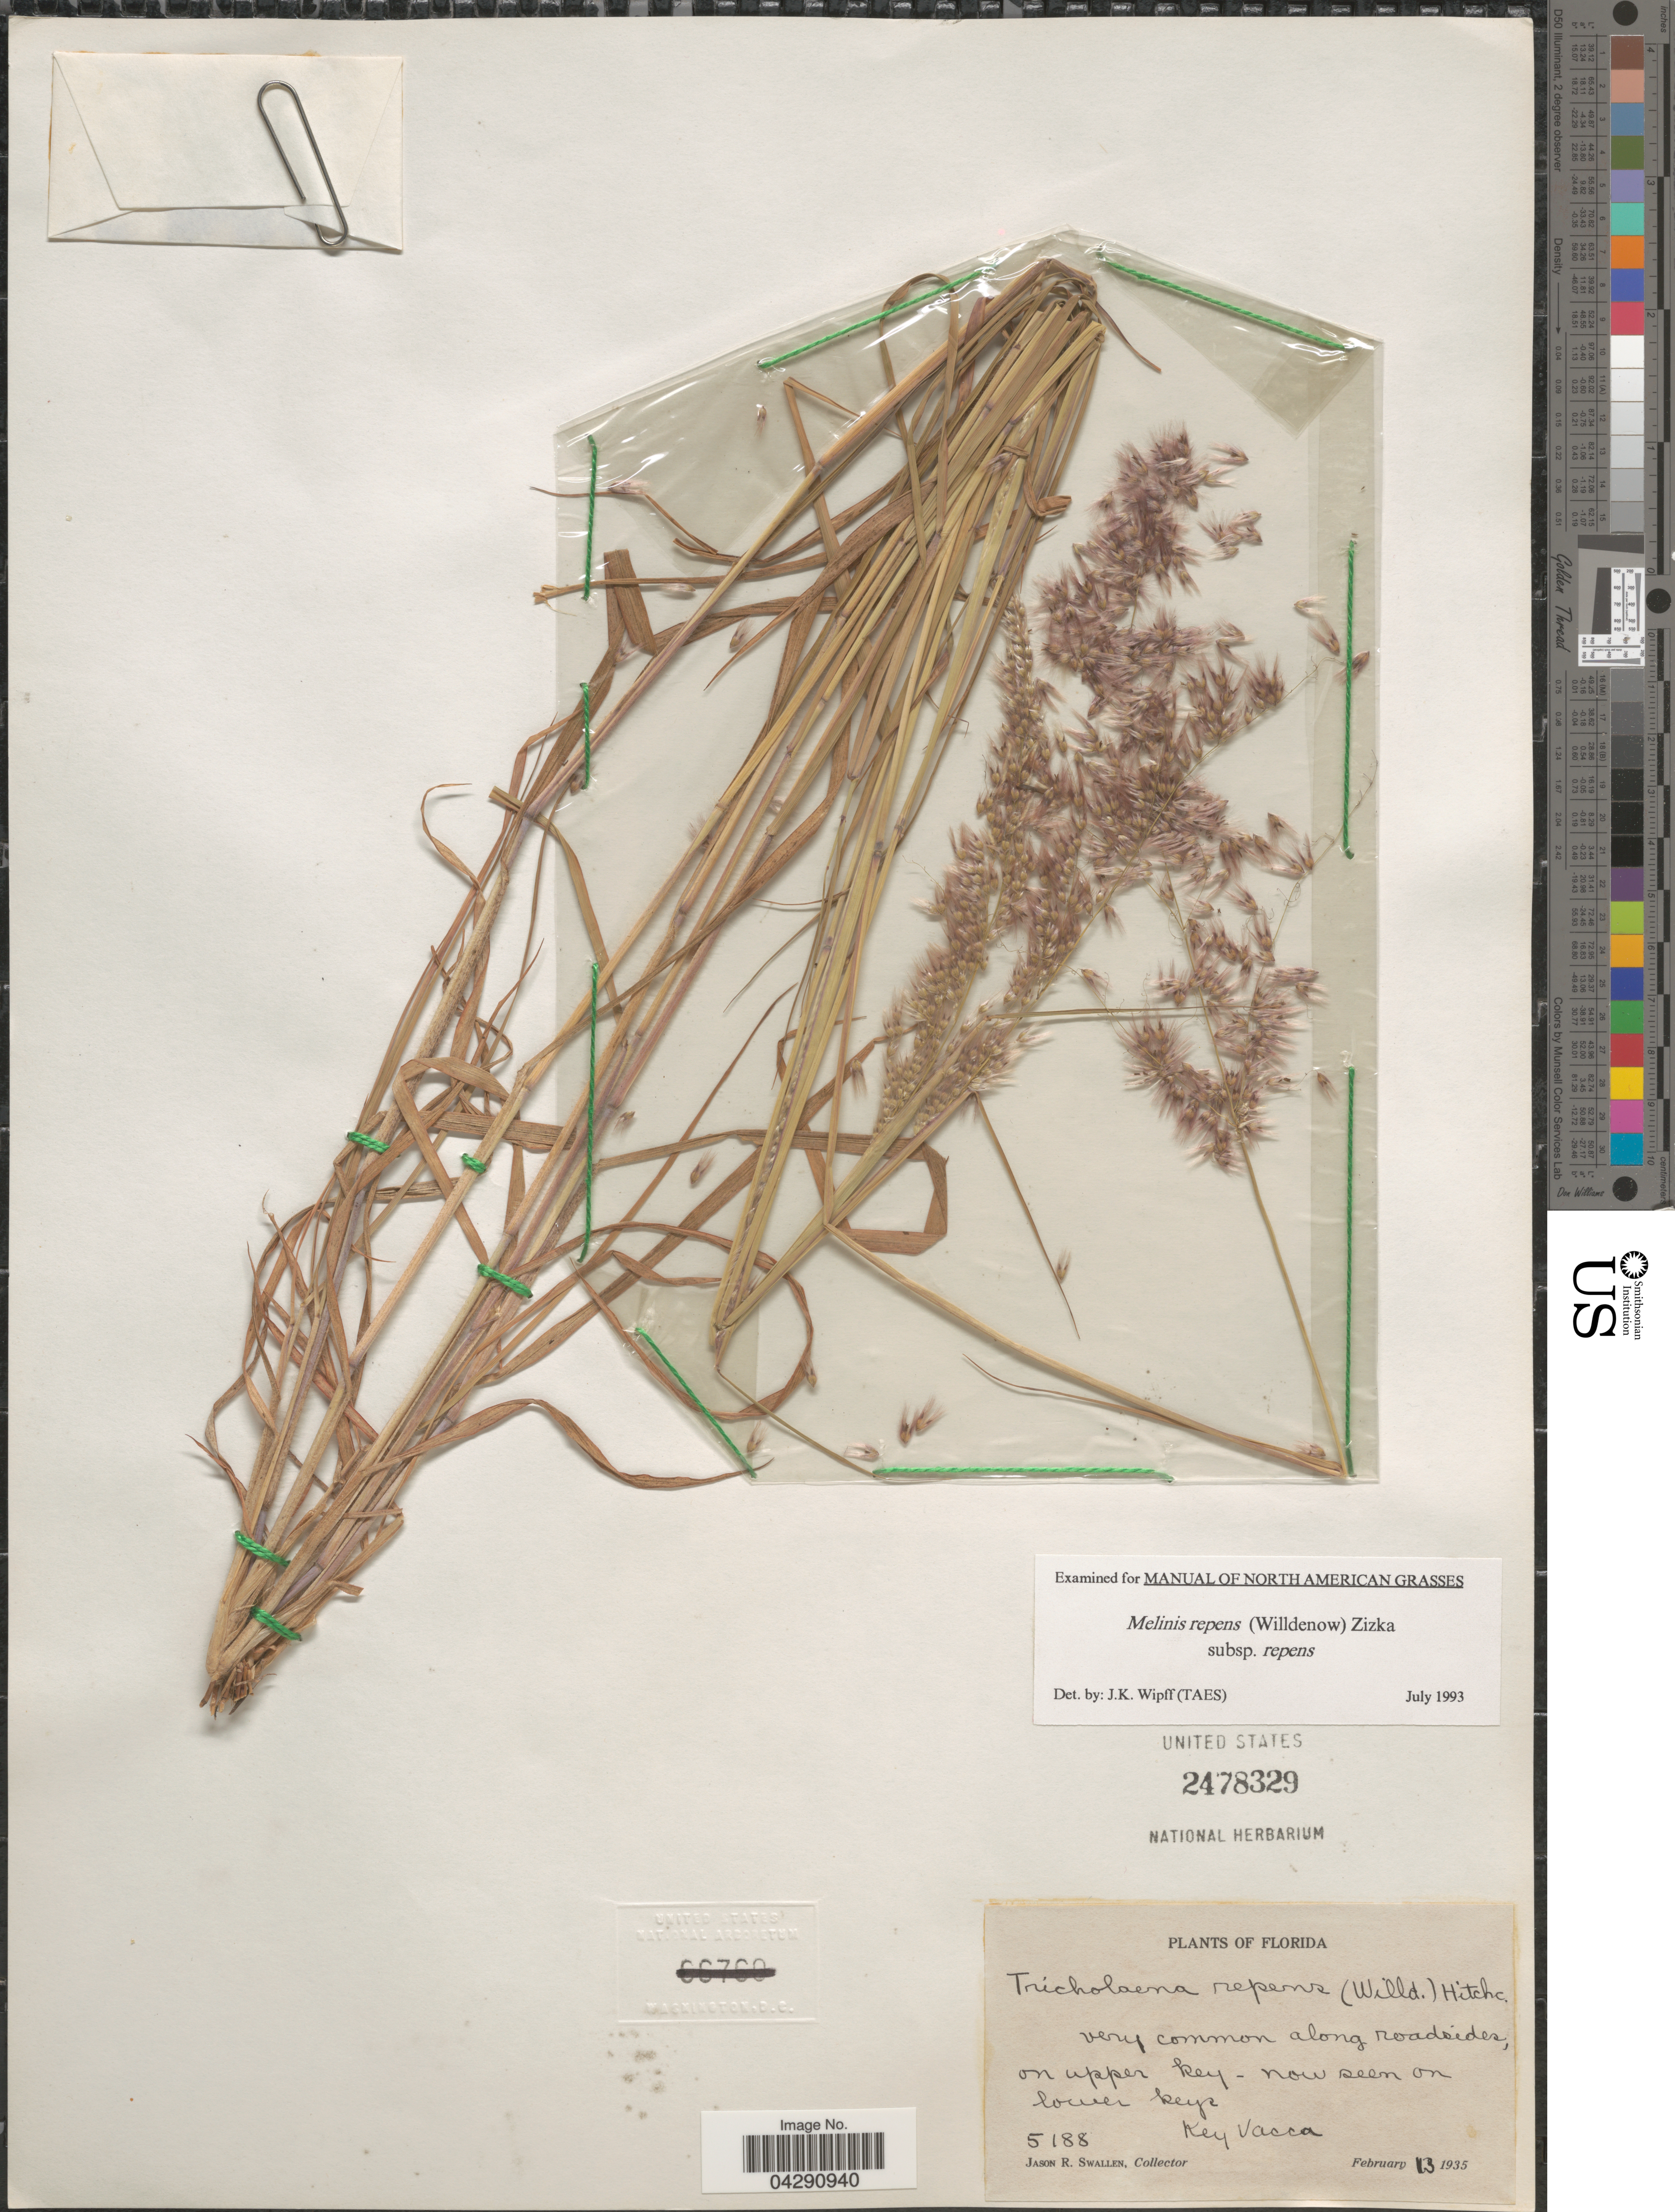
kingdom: Plantae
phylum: Tracheophyta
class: Liliopsida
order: Poales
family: Poaceae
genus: Melinis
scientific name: Melinis repens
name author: (Willd.) Zizka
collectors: J. R. Swallen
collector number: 5188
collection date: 1935-02-13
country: United States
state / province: Florida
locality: Along roadsides, on upper key - now seen on lower keys. Key Vacca.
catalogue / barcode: US 2478329